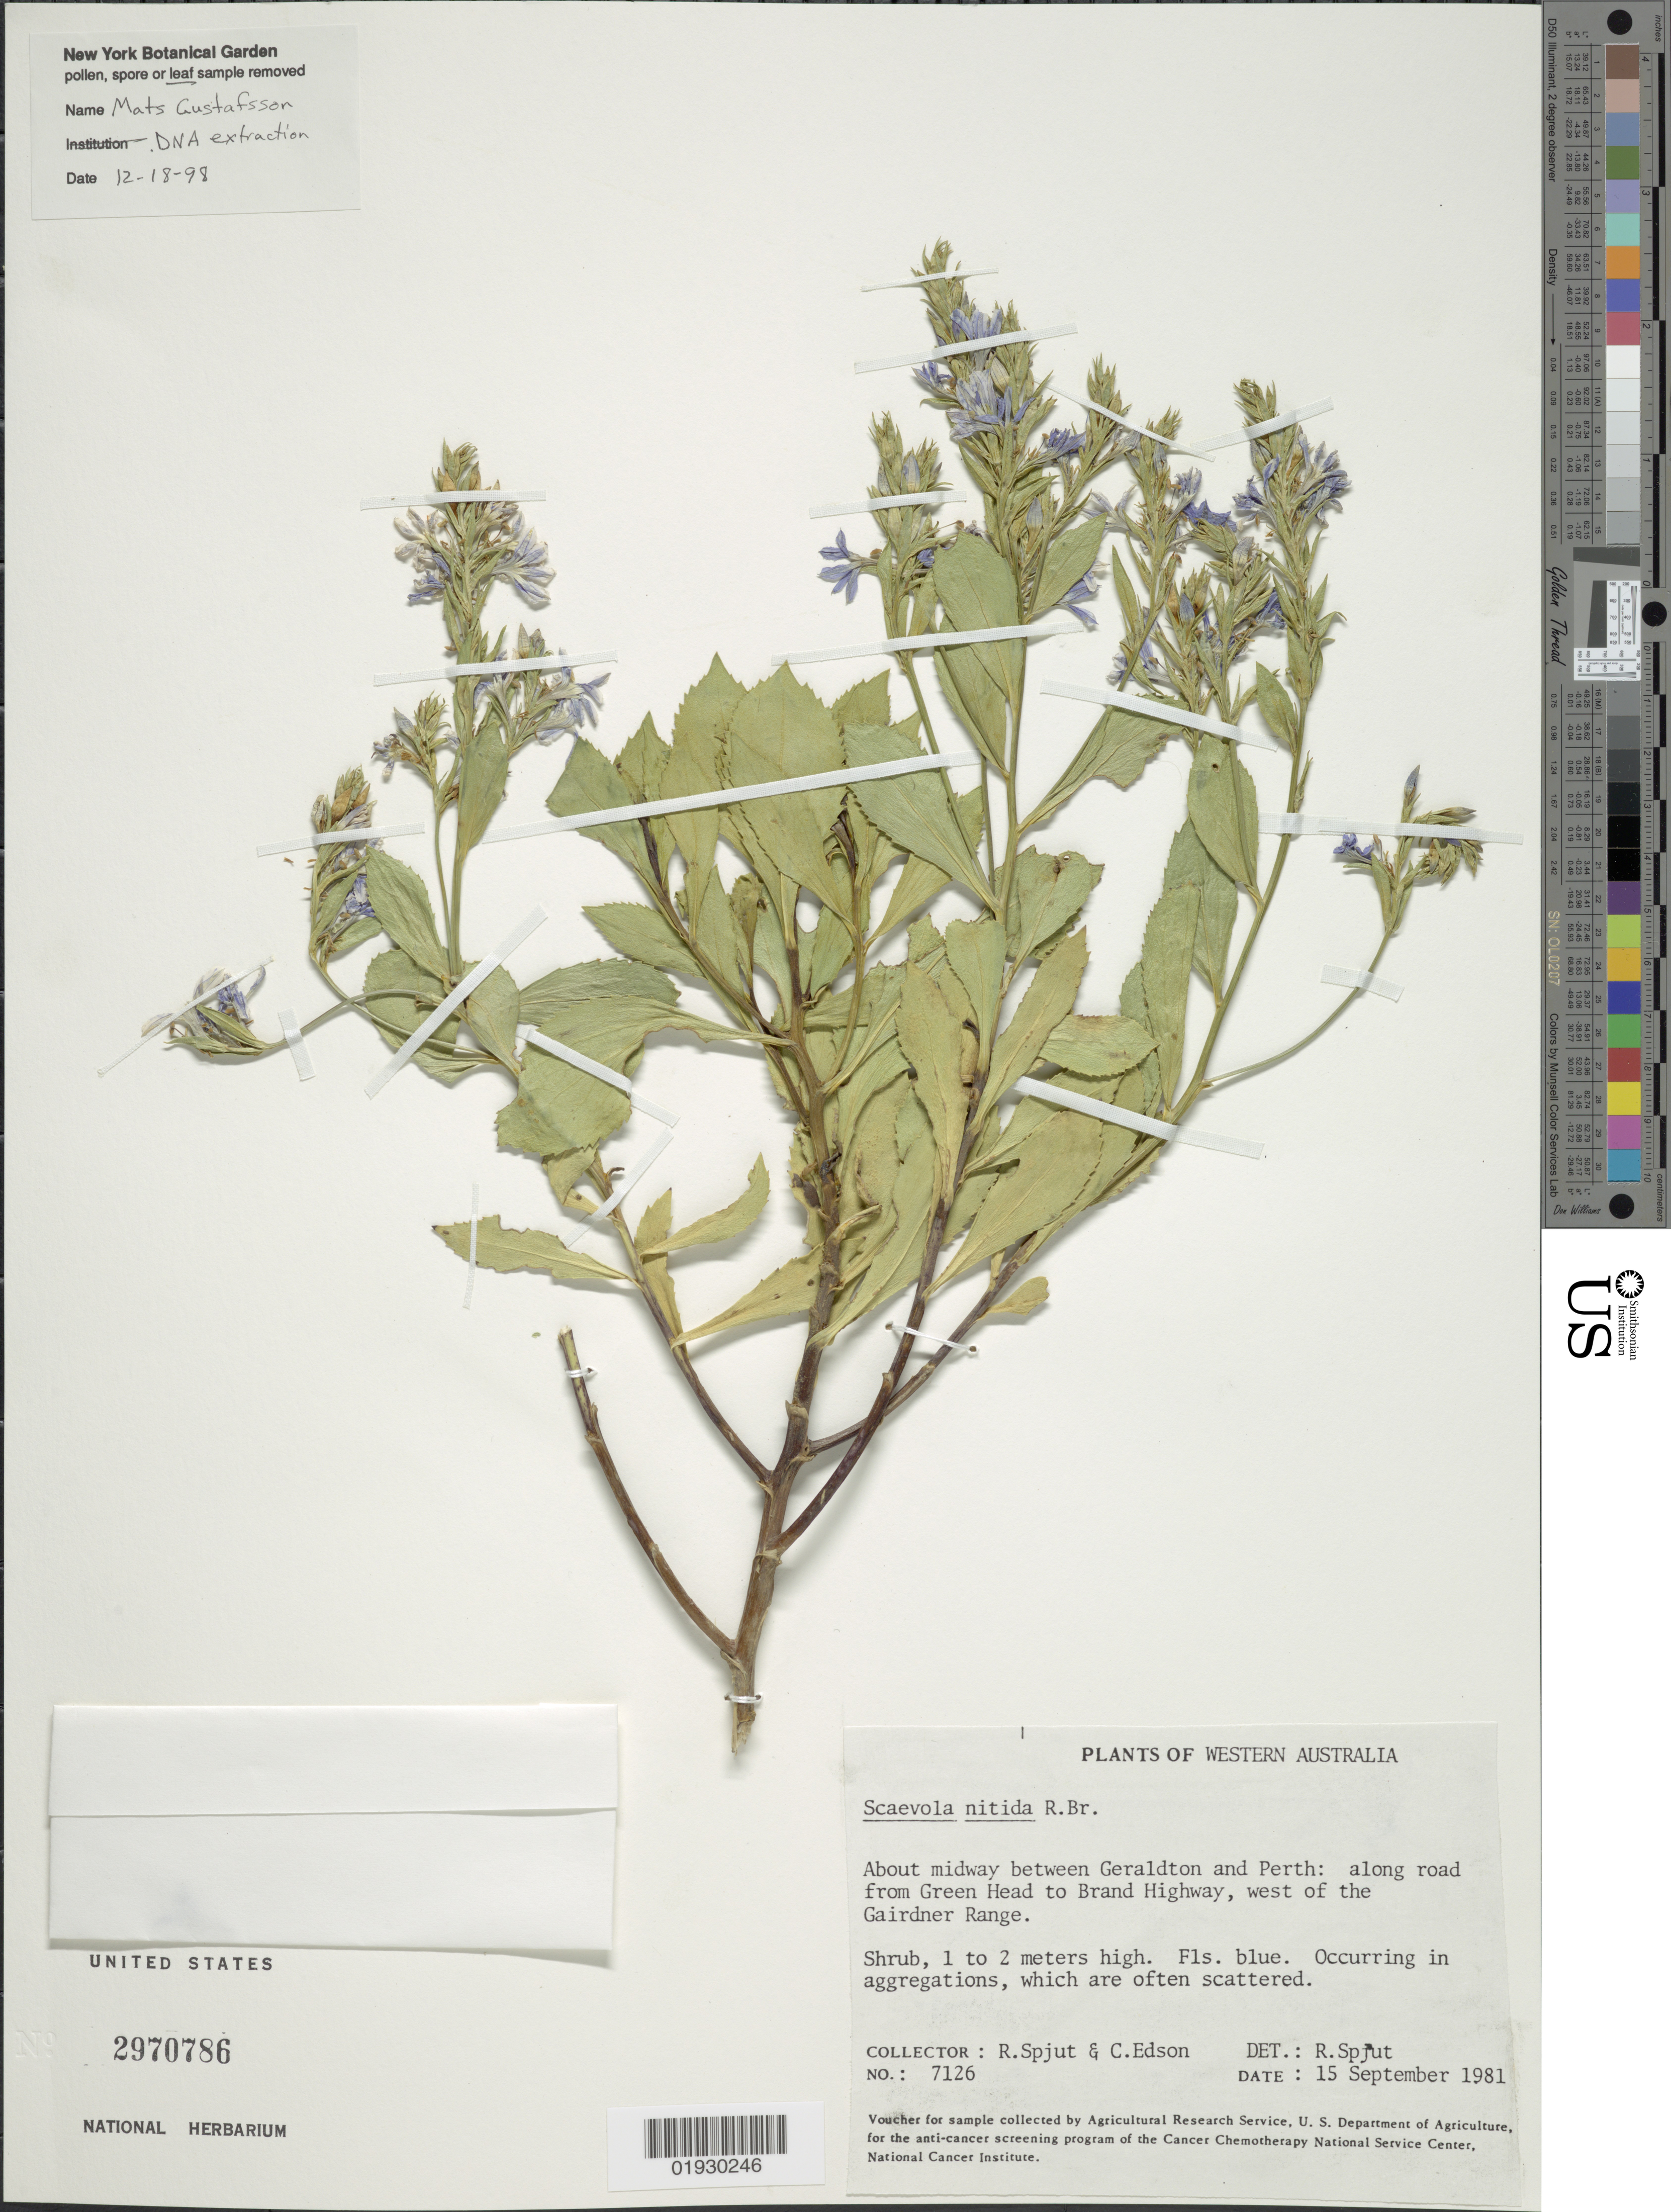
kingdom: Plantae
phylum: Tracheophyta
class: Magnoliopsida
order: Asterales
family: Goodeniaceae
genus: Scaevola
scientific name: Scaevola nitida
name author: R. Br.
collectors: R. Spjut & C. Edson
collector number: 7126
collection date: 1981-09-15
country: Australia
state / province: Western Australia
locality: About midway between Geraldton and Perth: along road from Green Head to Brand Highway, west of the Gairdner Range.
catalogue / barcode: US 2970786